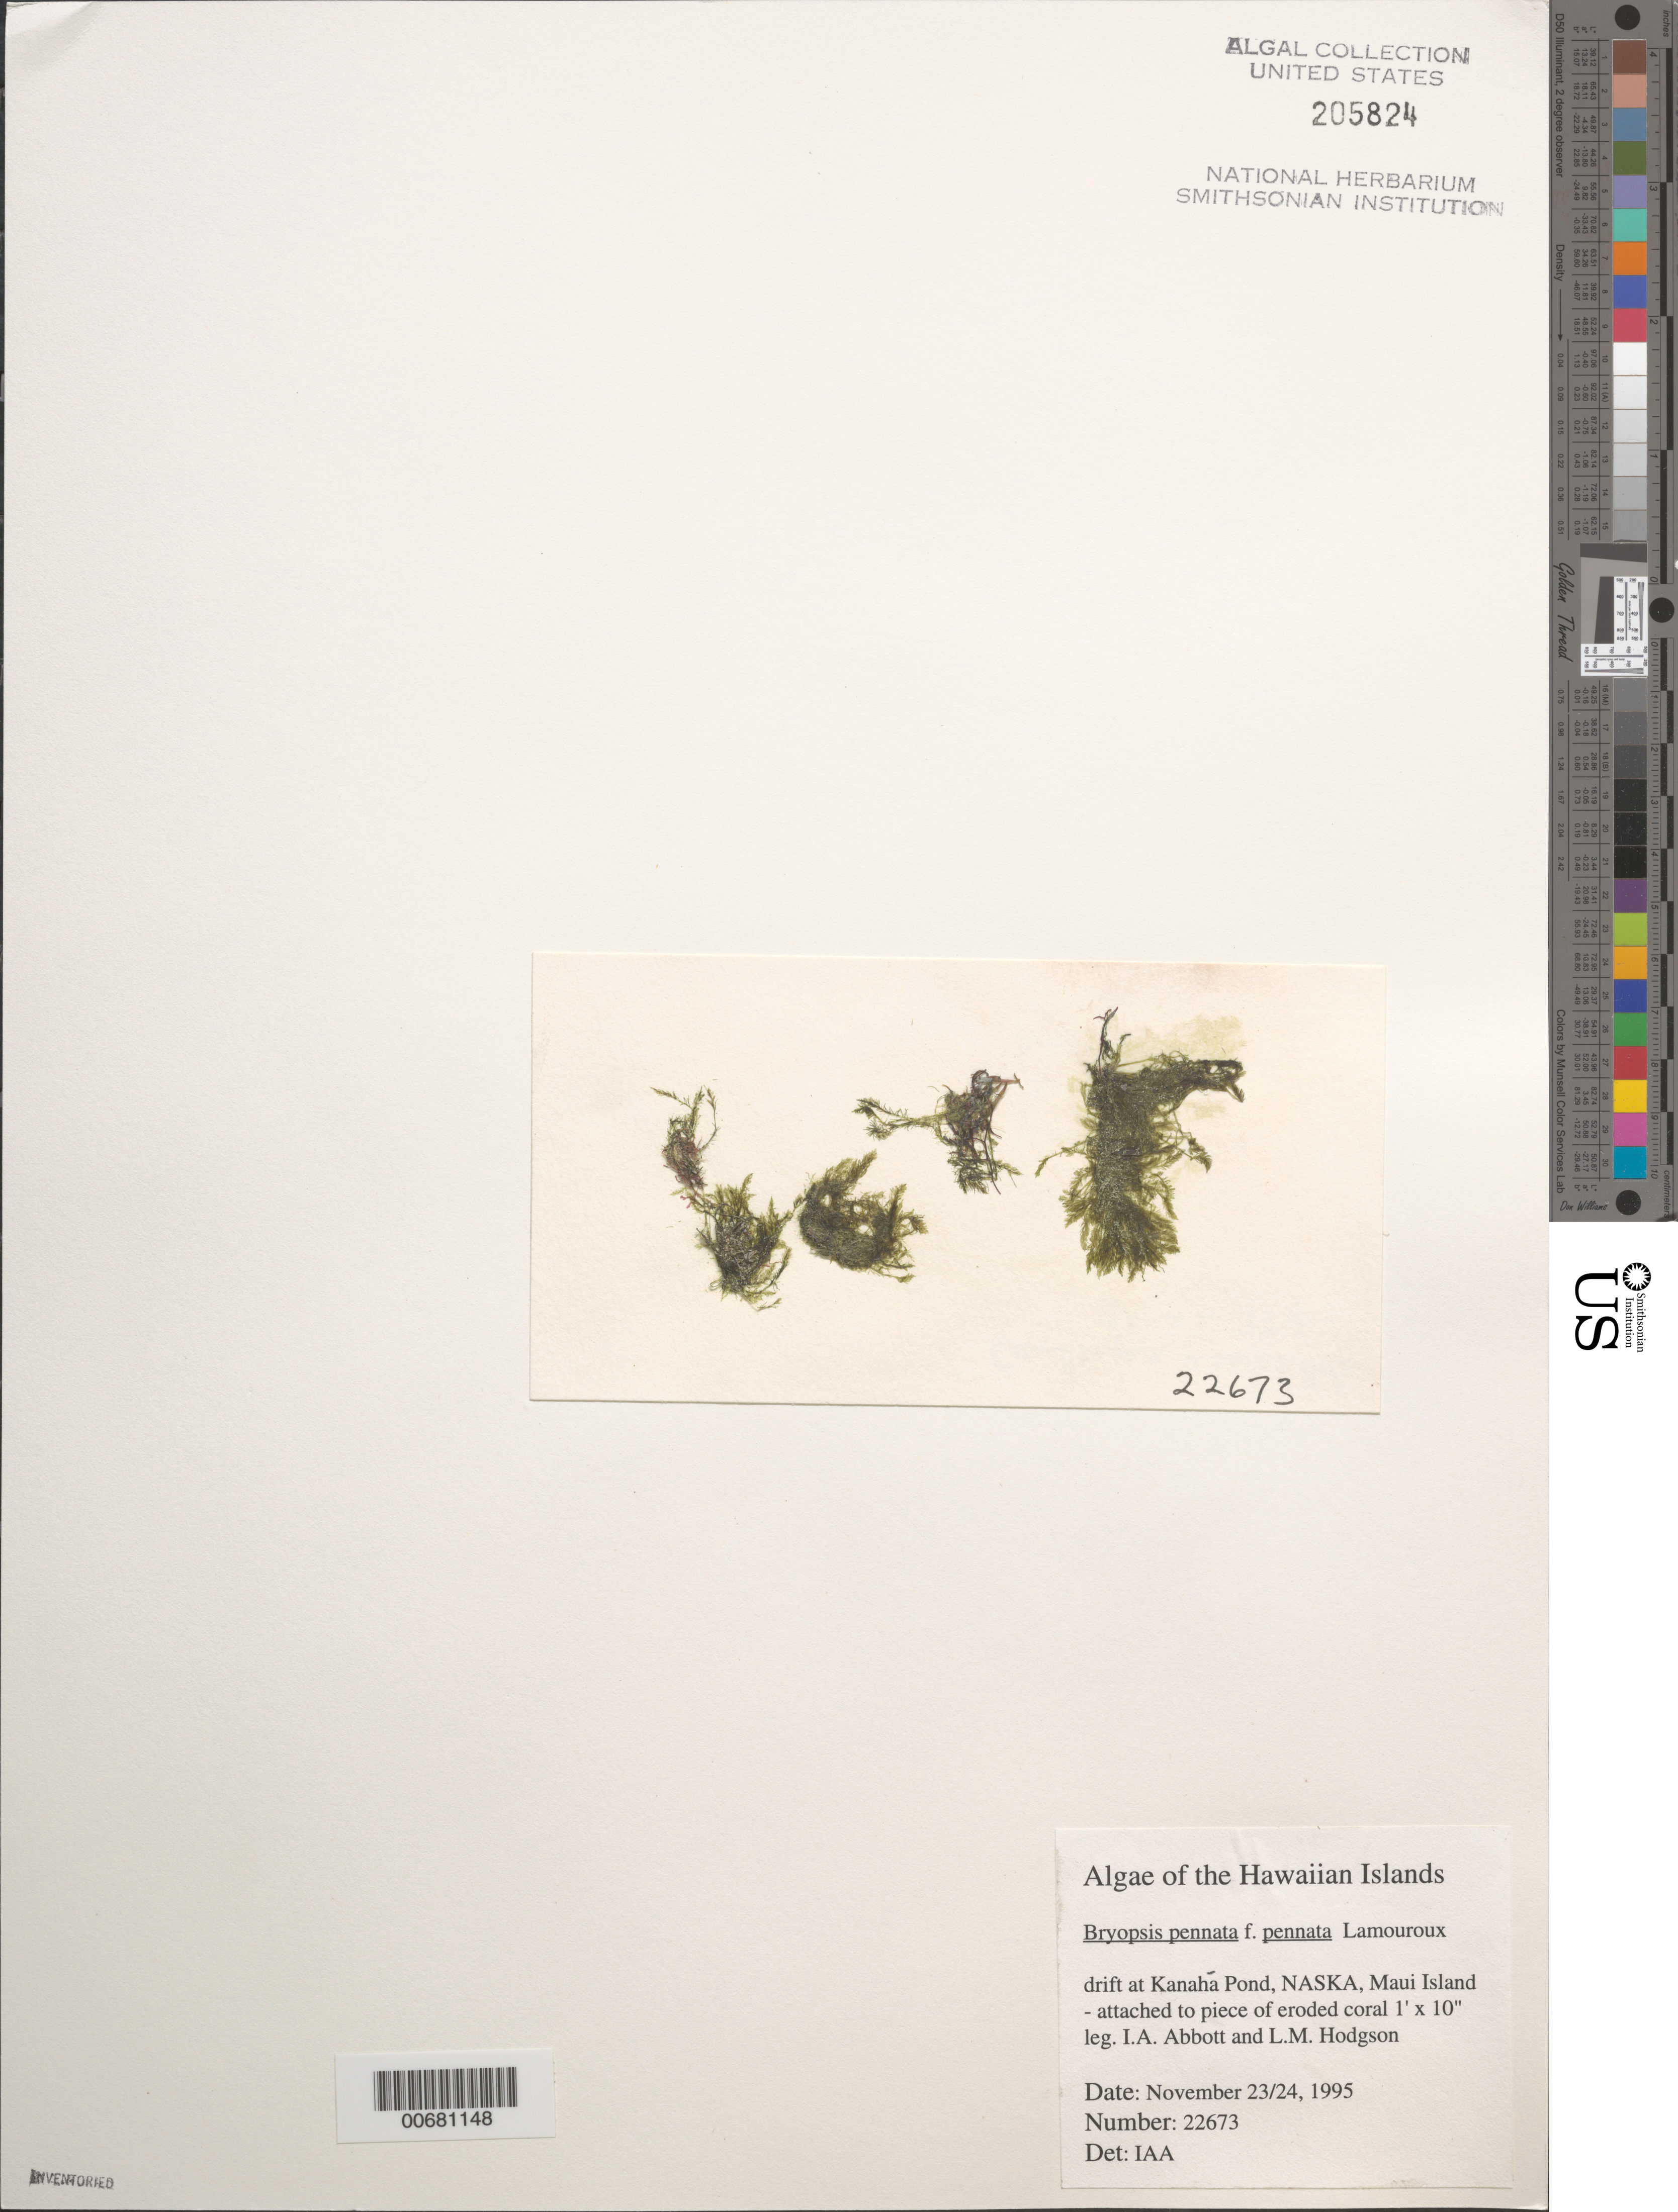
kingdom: Plantae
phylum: Chlorophyta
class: Ulvophyceae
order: Bryopsidales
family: Bryopsidaceae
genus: Bryopsis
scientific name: Bryopsis pennata f. pennata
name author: J.V.Lamouroux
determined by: Abbott, Isabella A.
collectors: I. A. Abbott & L. M. Hodgson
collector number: IAA 22673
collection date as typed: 23 Nov 1995 and 24 Nov 1995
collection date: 1995-11-23,1995-11-24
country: United States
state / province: Hawaii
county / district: Maui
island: Maui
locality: Kanaha Pond, NASKA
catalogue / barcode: US 205824